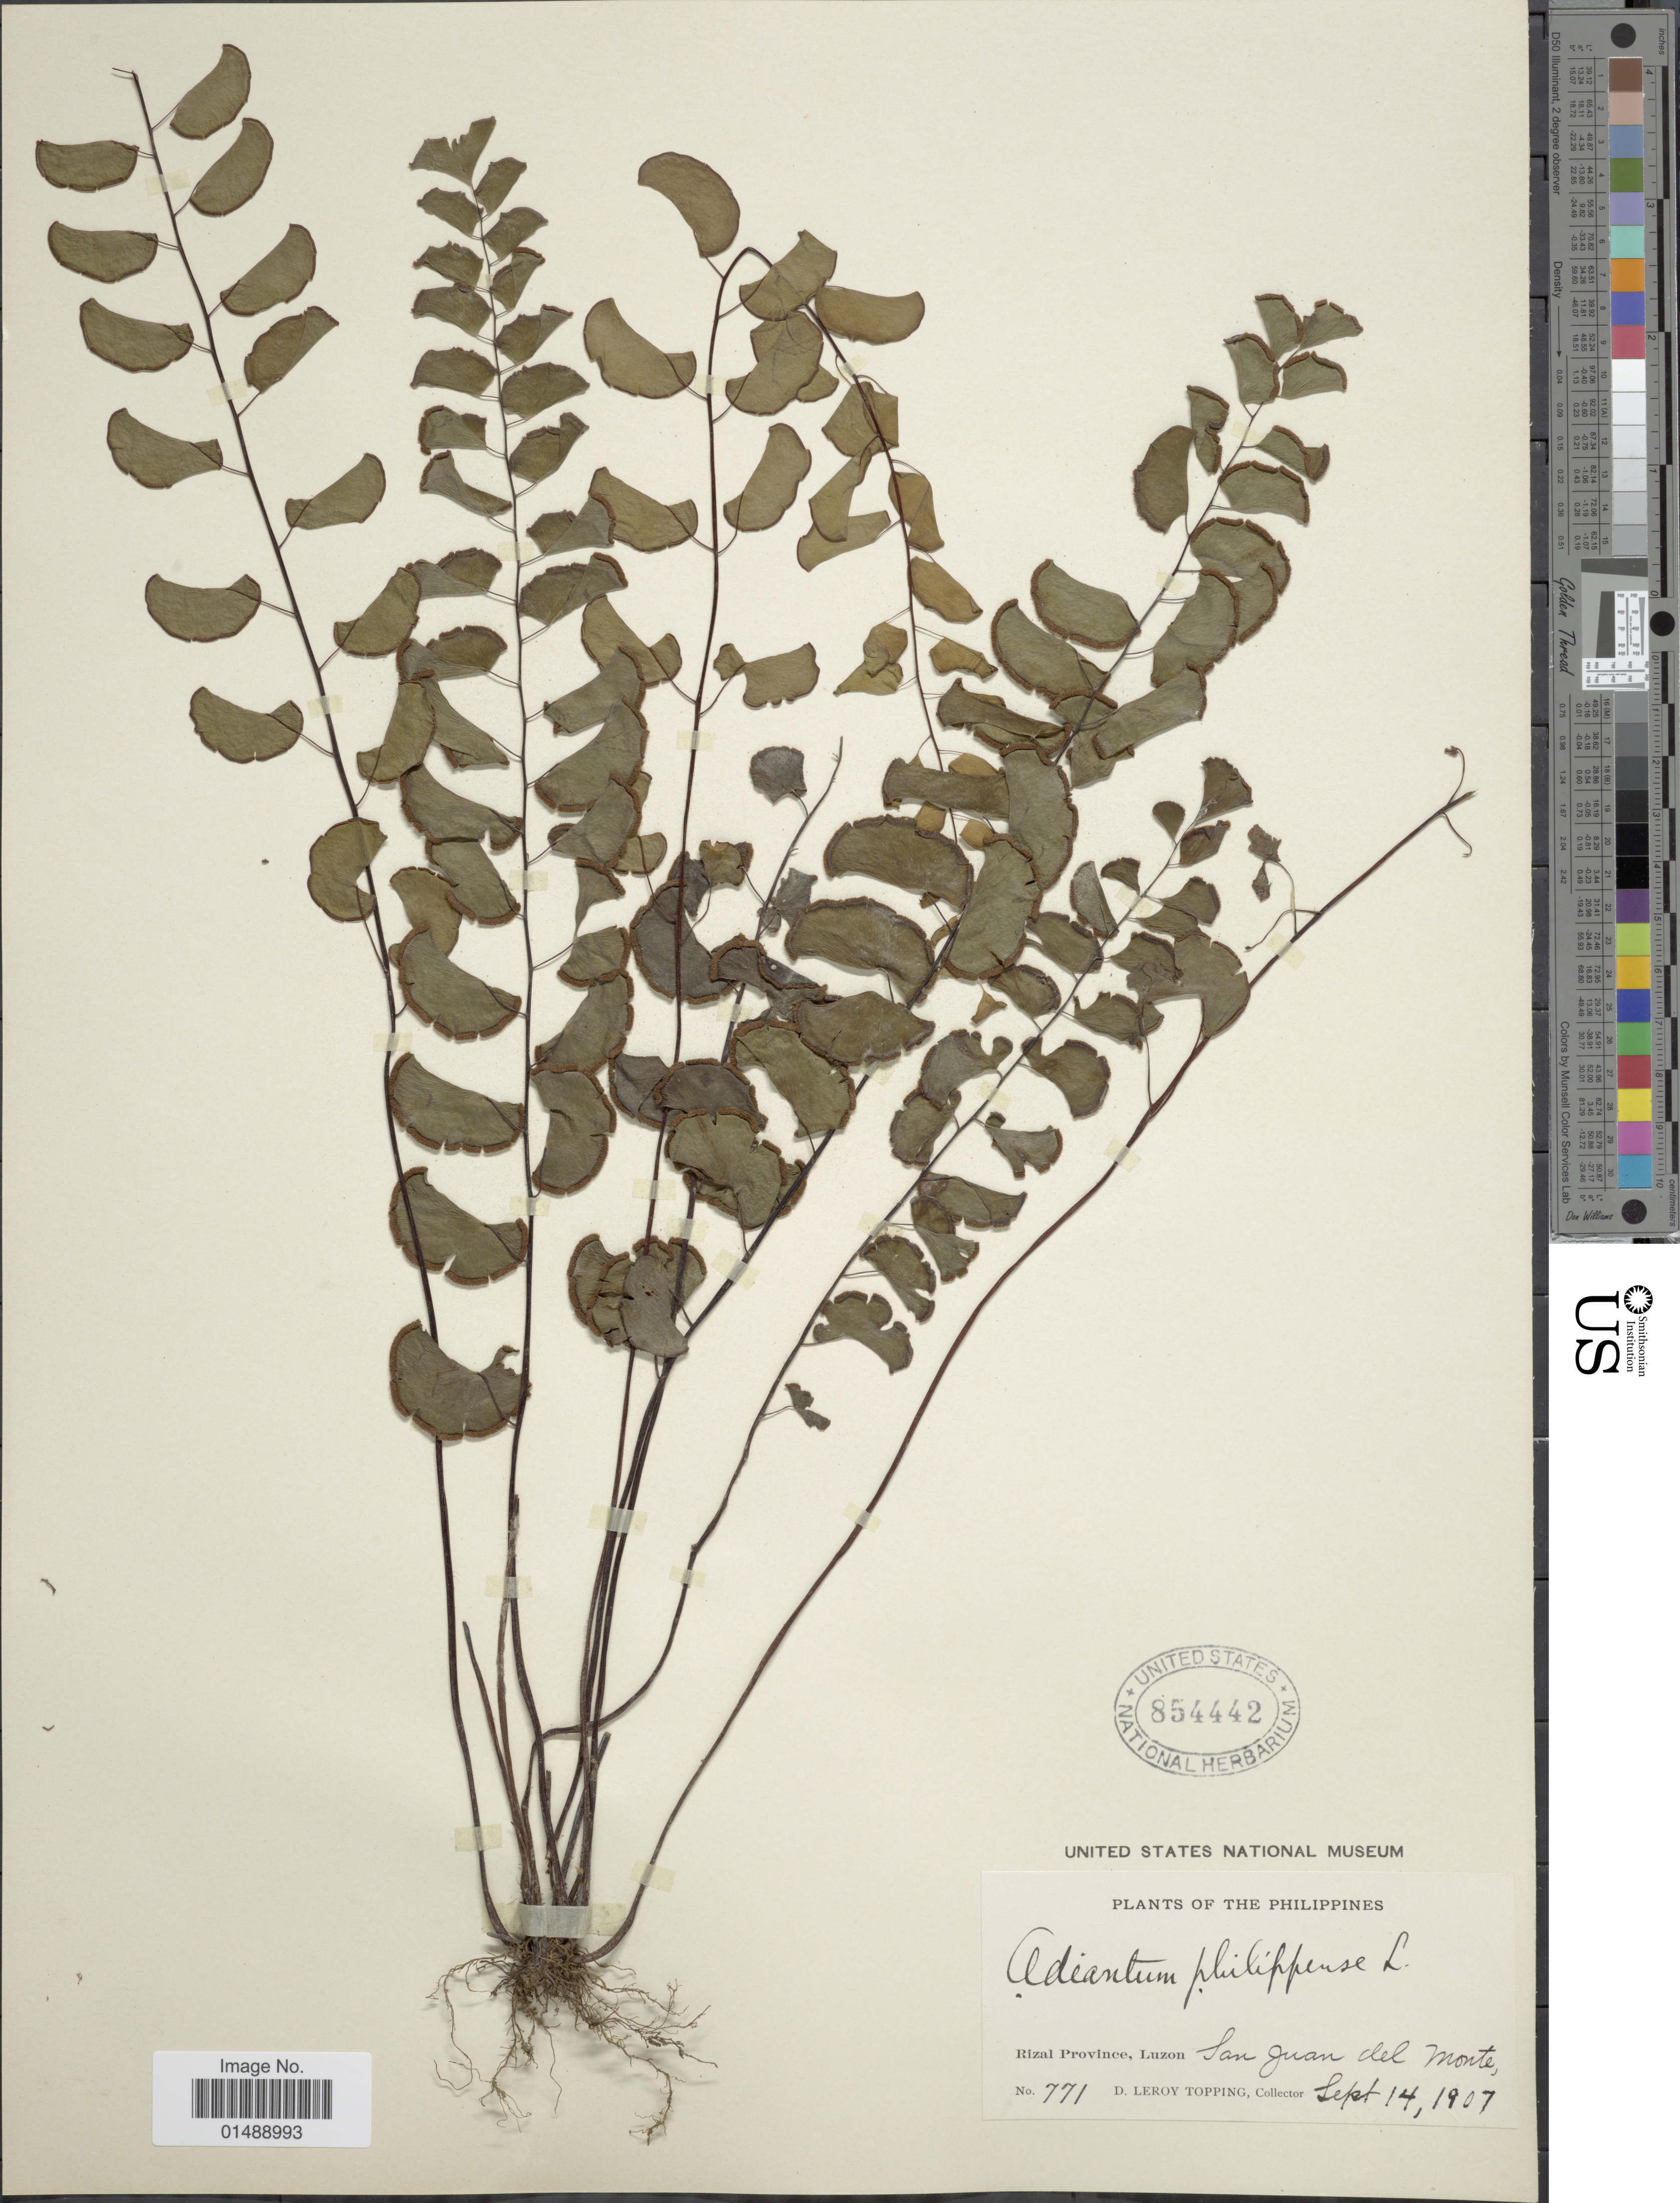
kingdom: Plantae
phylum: Tracheophyta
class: Polypodiopsida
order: Polypodiales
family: Pteridaceae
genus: Adiantum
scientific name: Adiantum philippense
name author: L.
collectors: D. L. Topping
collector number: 771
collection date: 1907-09-14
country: Philippines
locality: Rizal Province, Luzon, San Juan del Monte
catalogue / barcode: US 854442